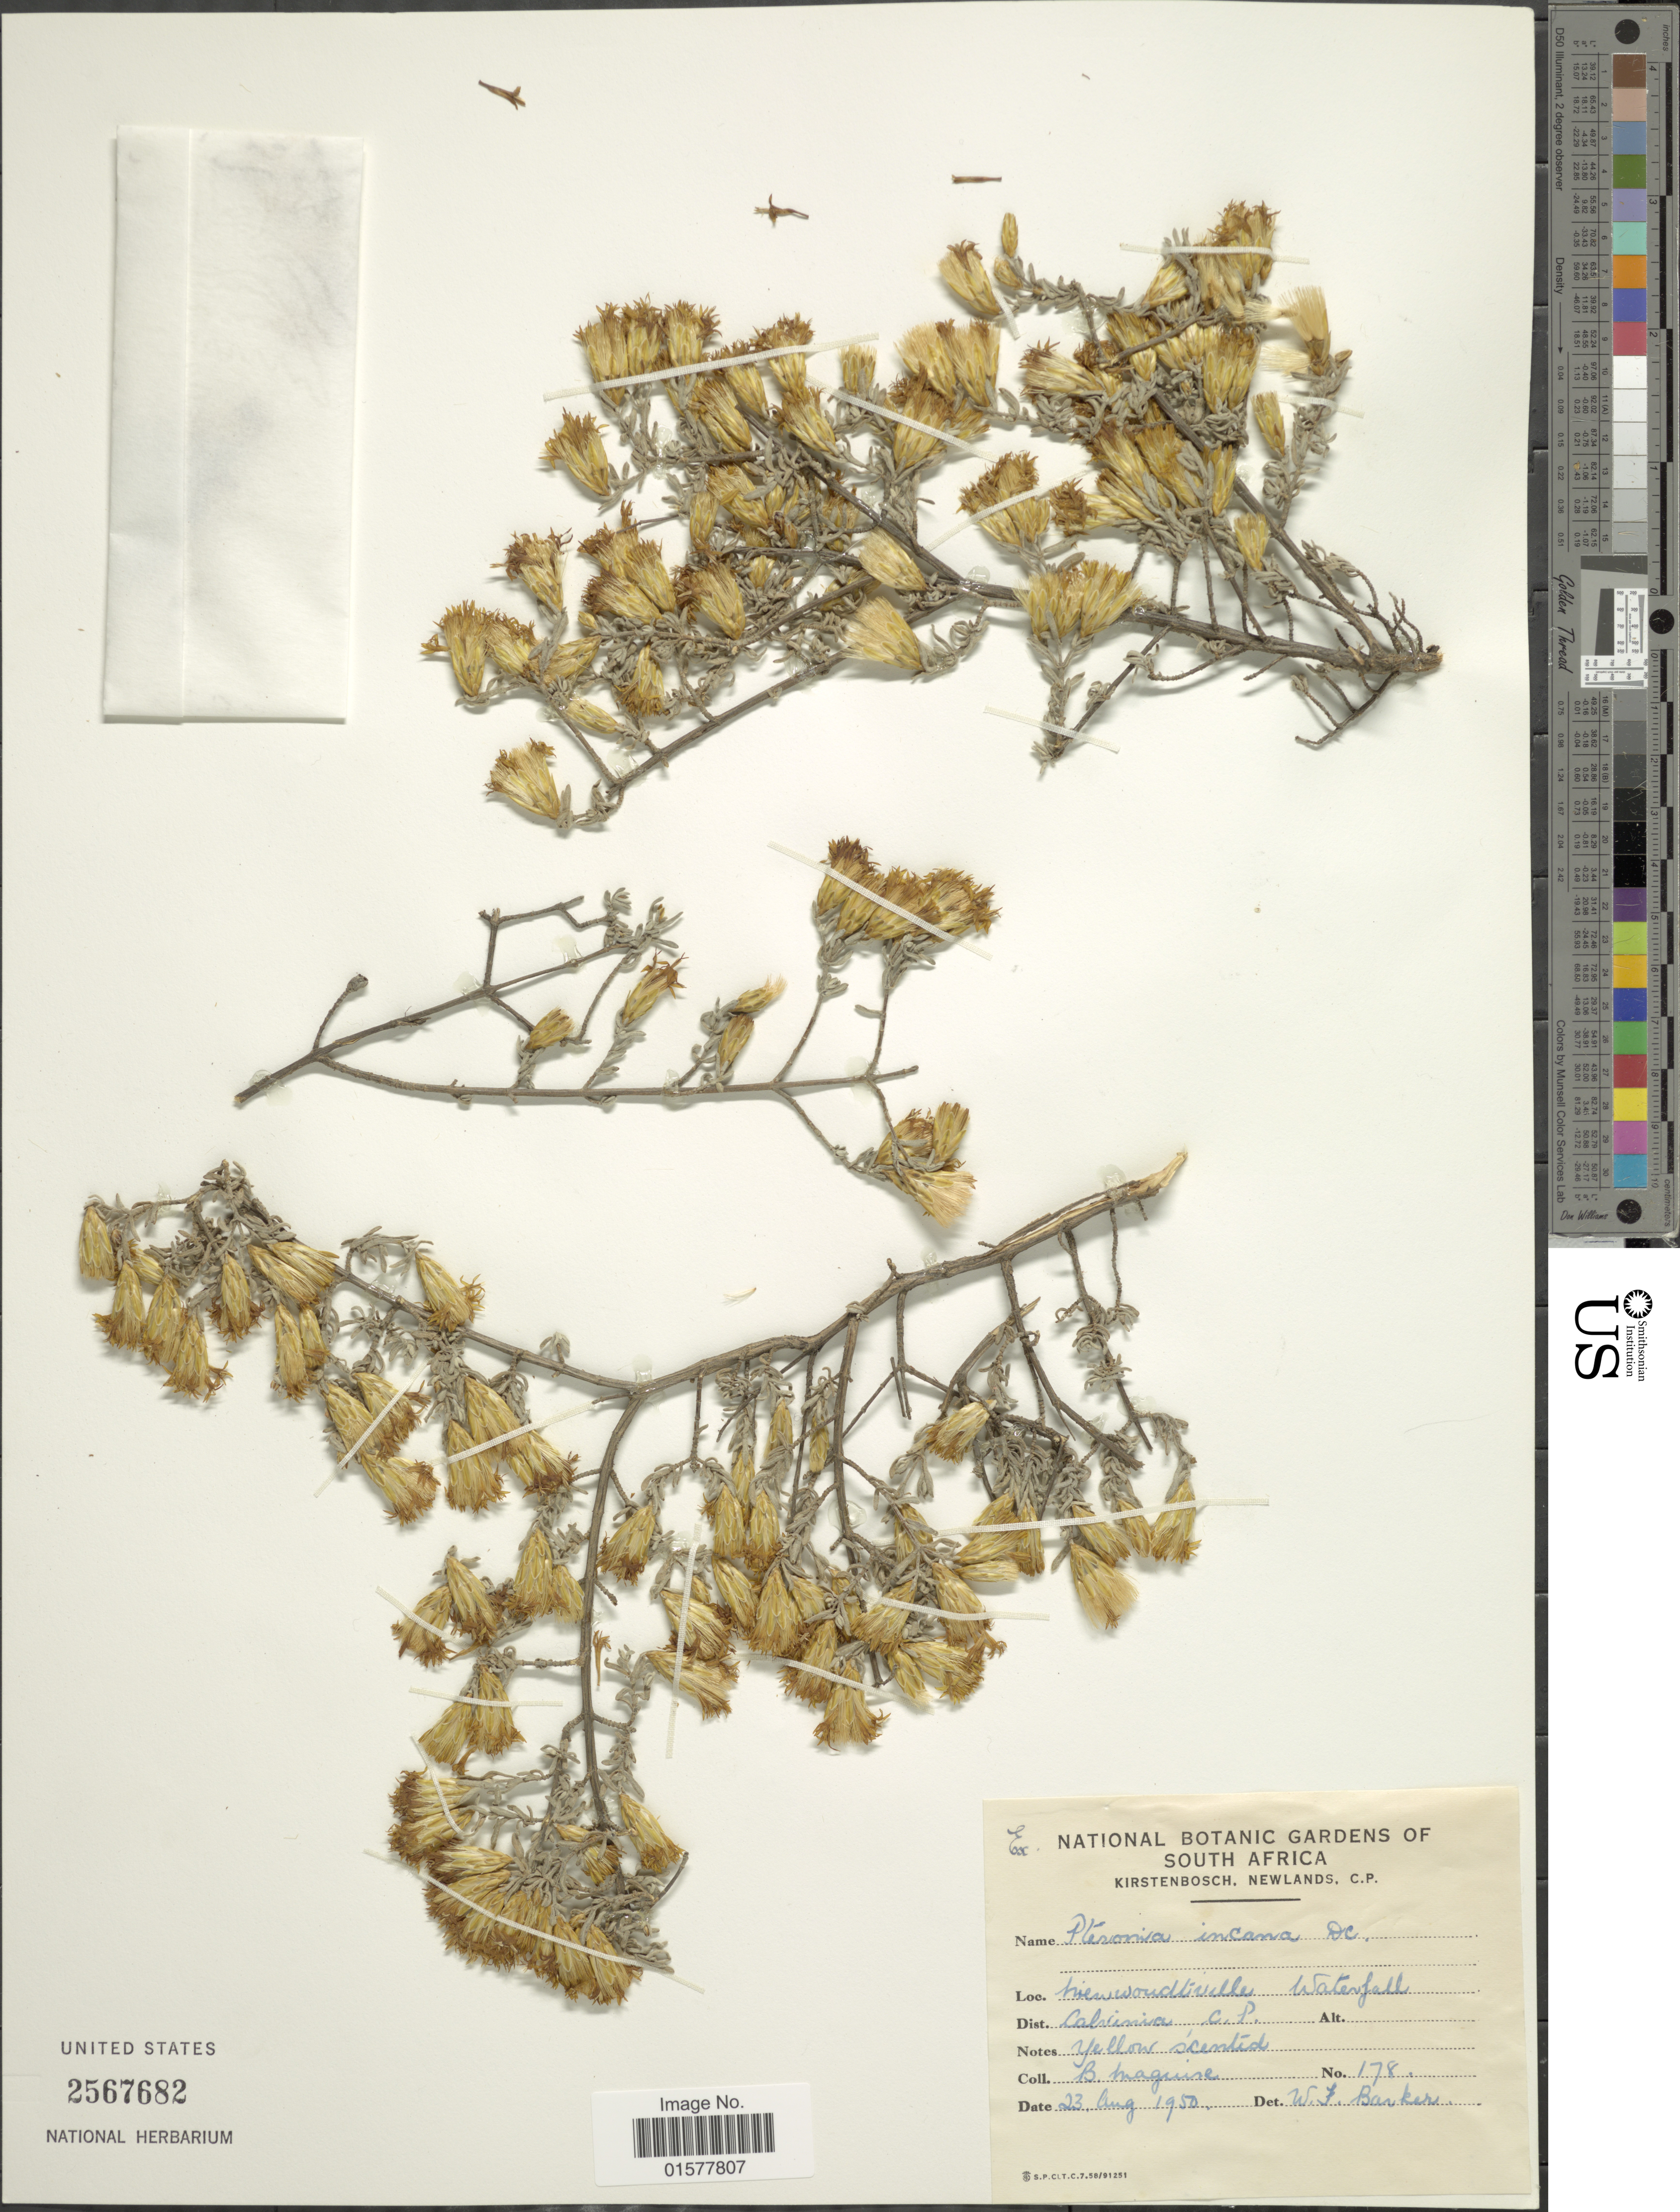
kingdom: Plantae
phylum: Tracheophyta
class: Magnoliopsida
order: Asterales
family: Asteraceae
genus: Pteronia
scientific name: Pteronia incana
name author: DC.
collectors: B. Maguire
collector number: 178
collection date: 1950-08-23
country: South Africa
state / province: Northern Cape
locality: Nieumondtville Waterfall, Dist. Calvaknia C. P.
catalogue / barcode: US 2567682